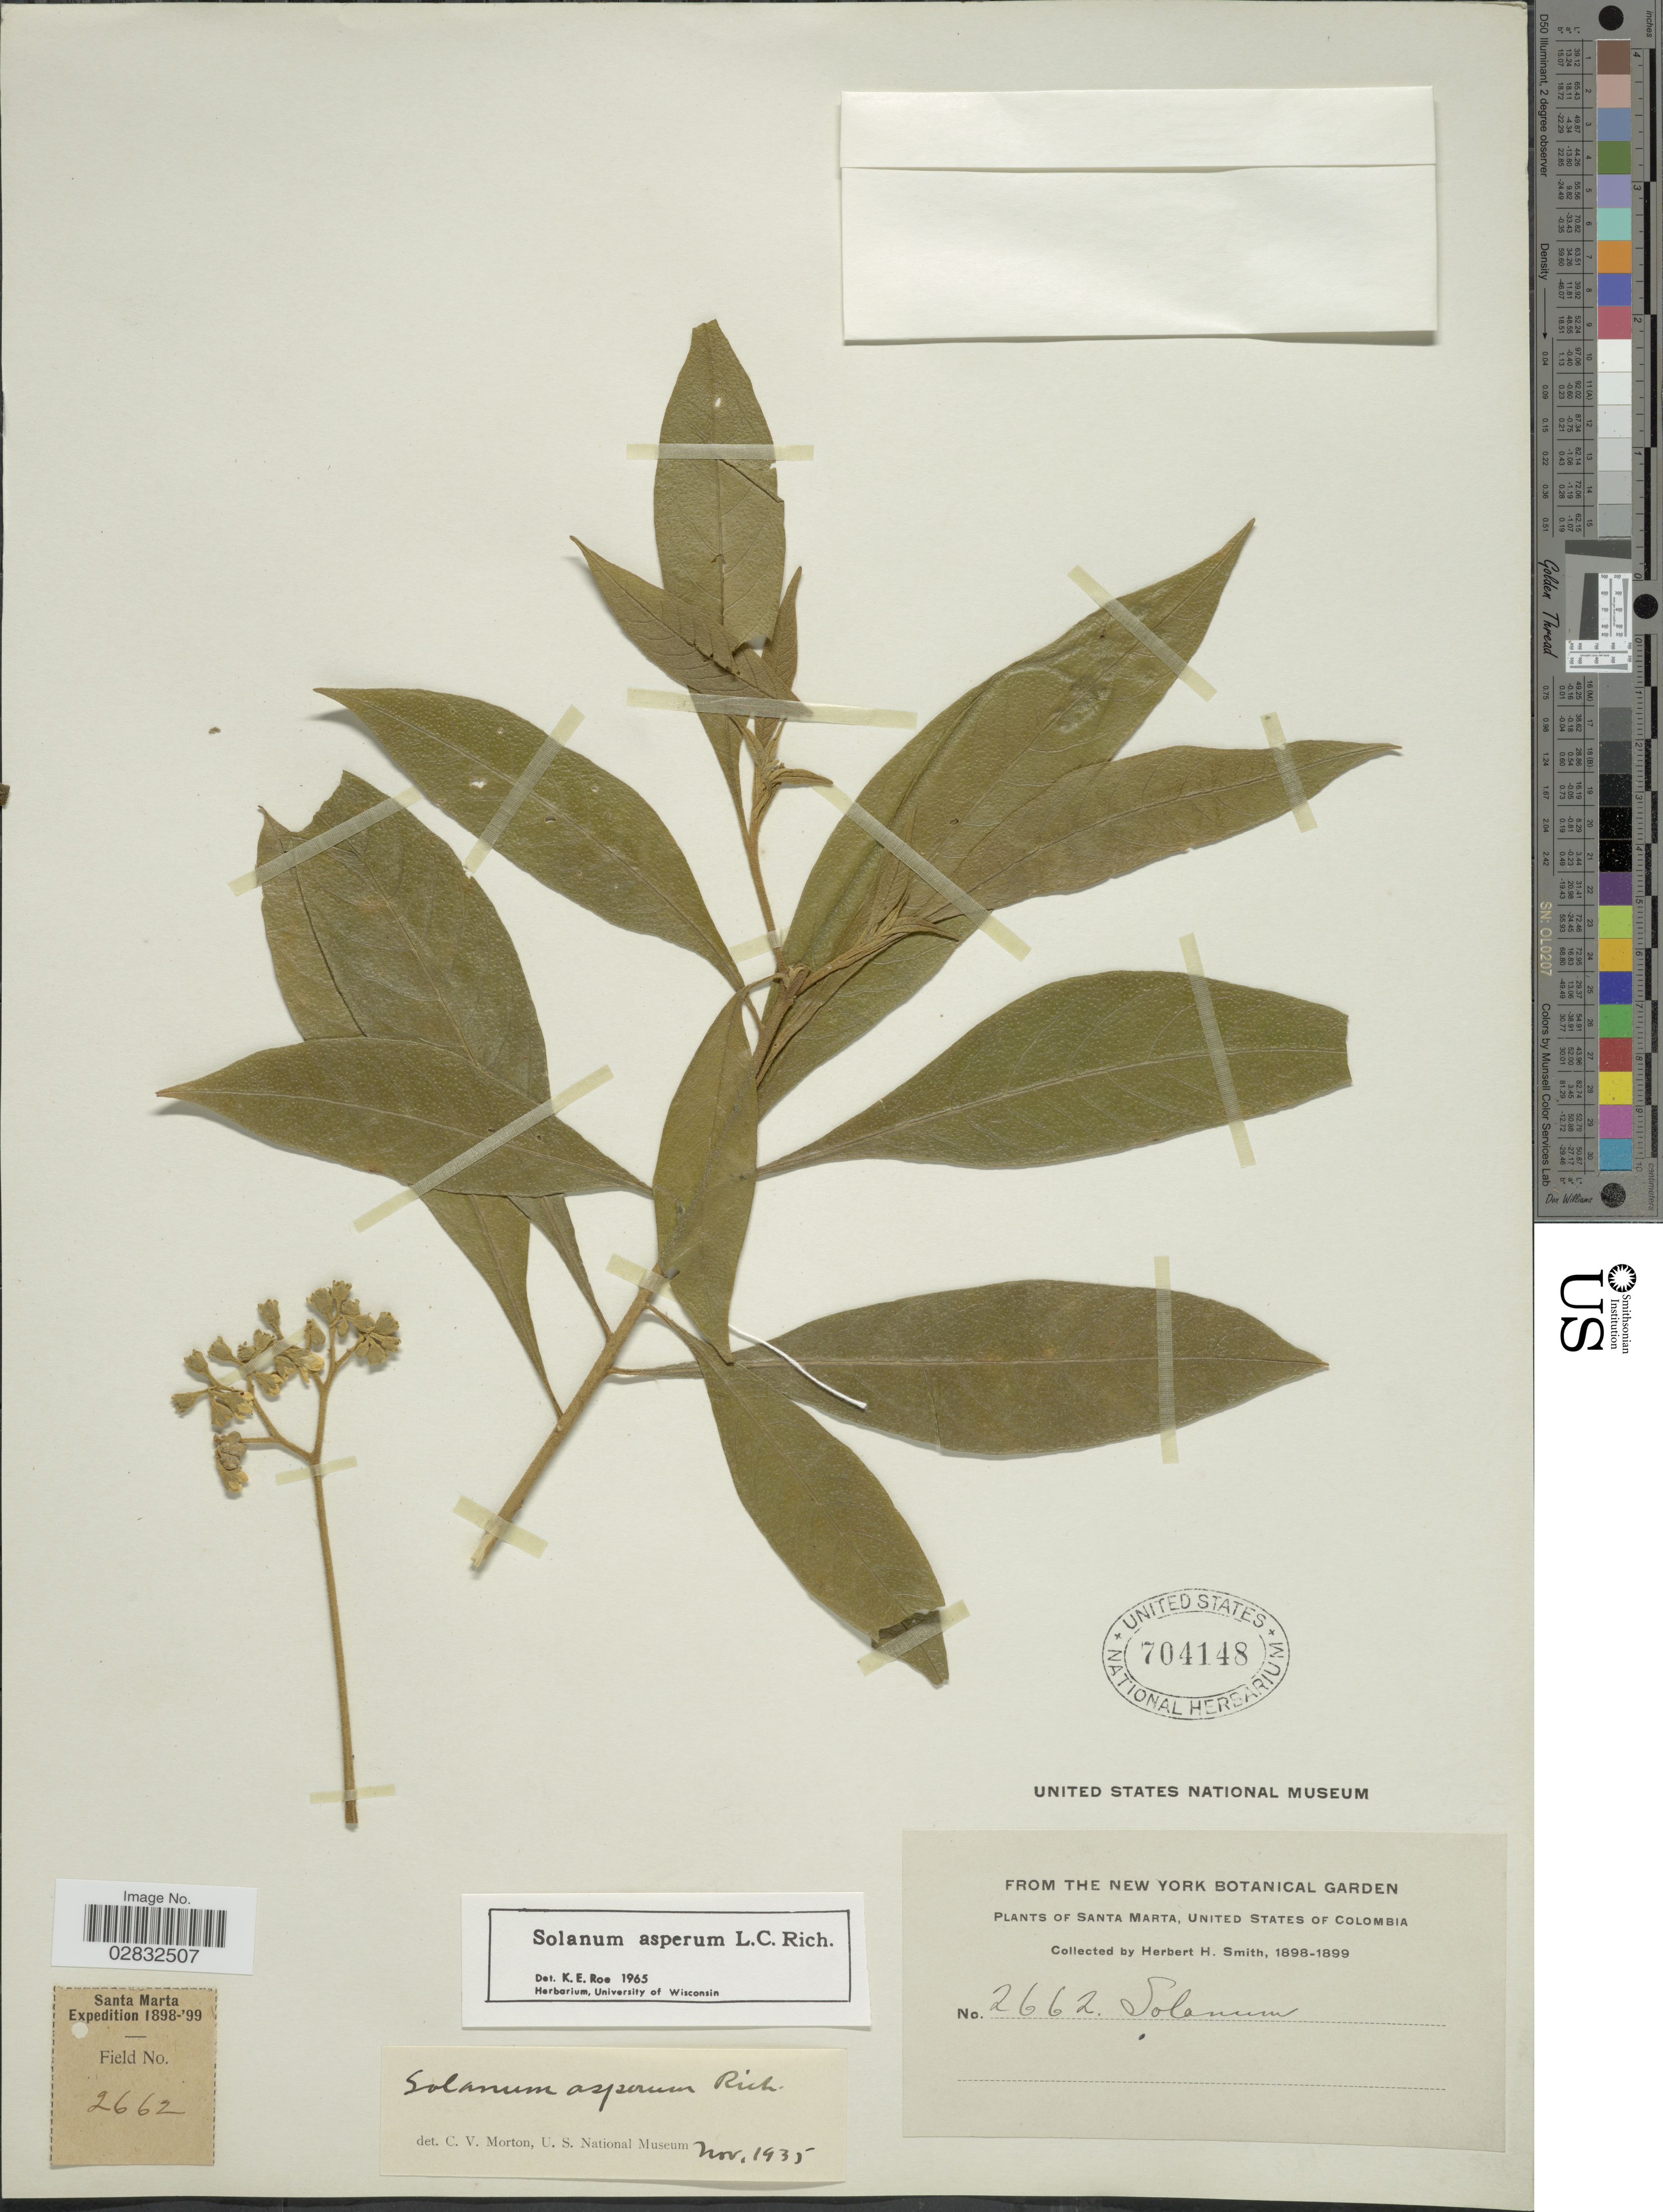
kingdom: Plantae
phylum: Tracheophyta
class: Magnoliopsida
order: Solanales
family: Solanaceae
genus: Solanum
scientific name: Solanum asperum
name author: Rich.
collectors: Herbert H. Smith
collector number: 2662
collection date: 1898/1899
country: Colombia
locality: Santa Marta, United Stated of Colombia.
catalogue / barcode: US 704148